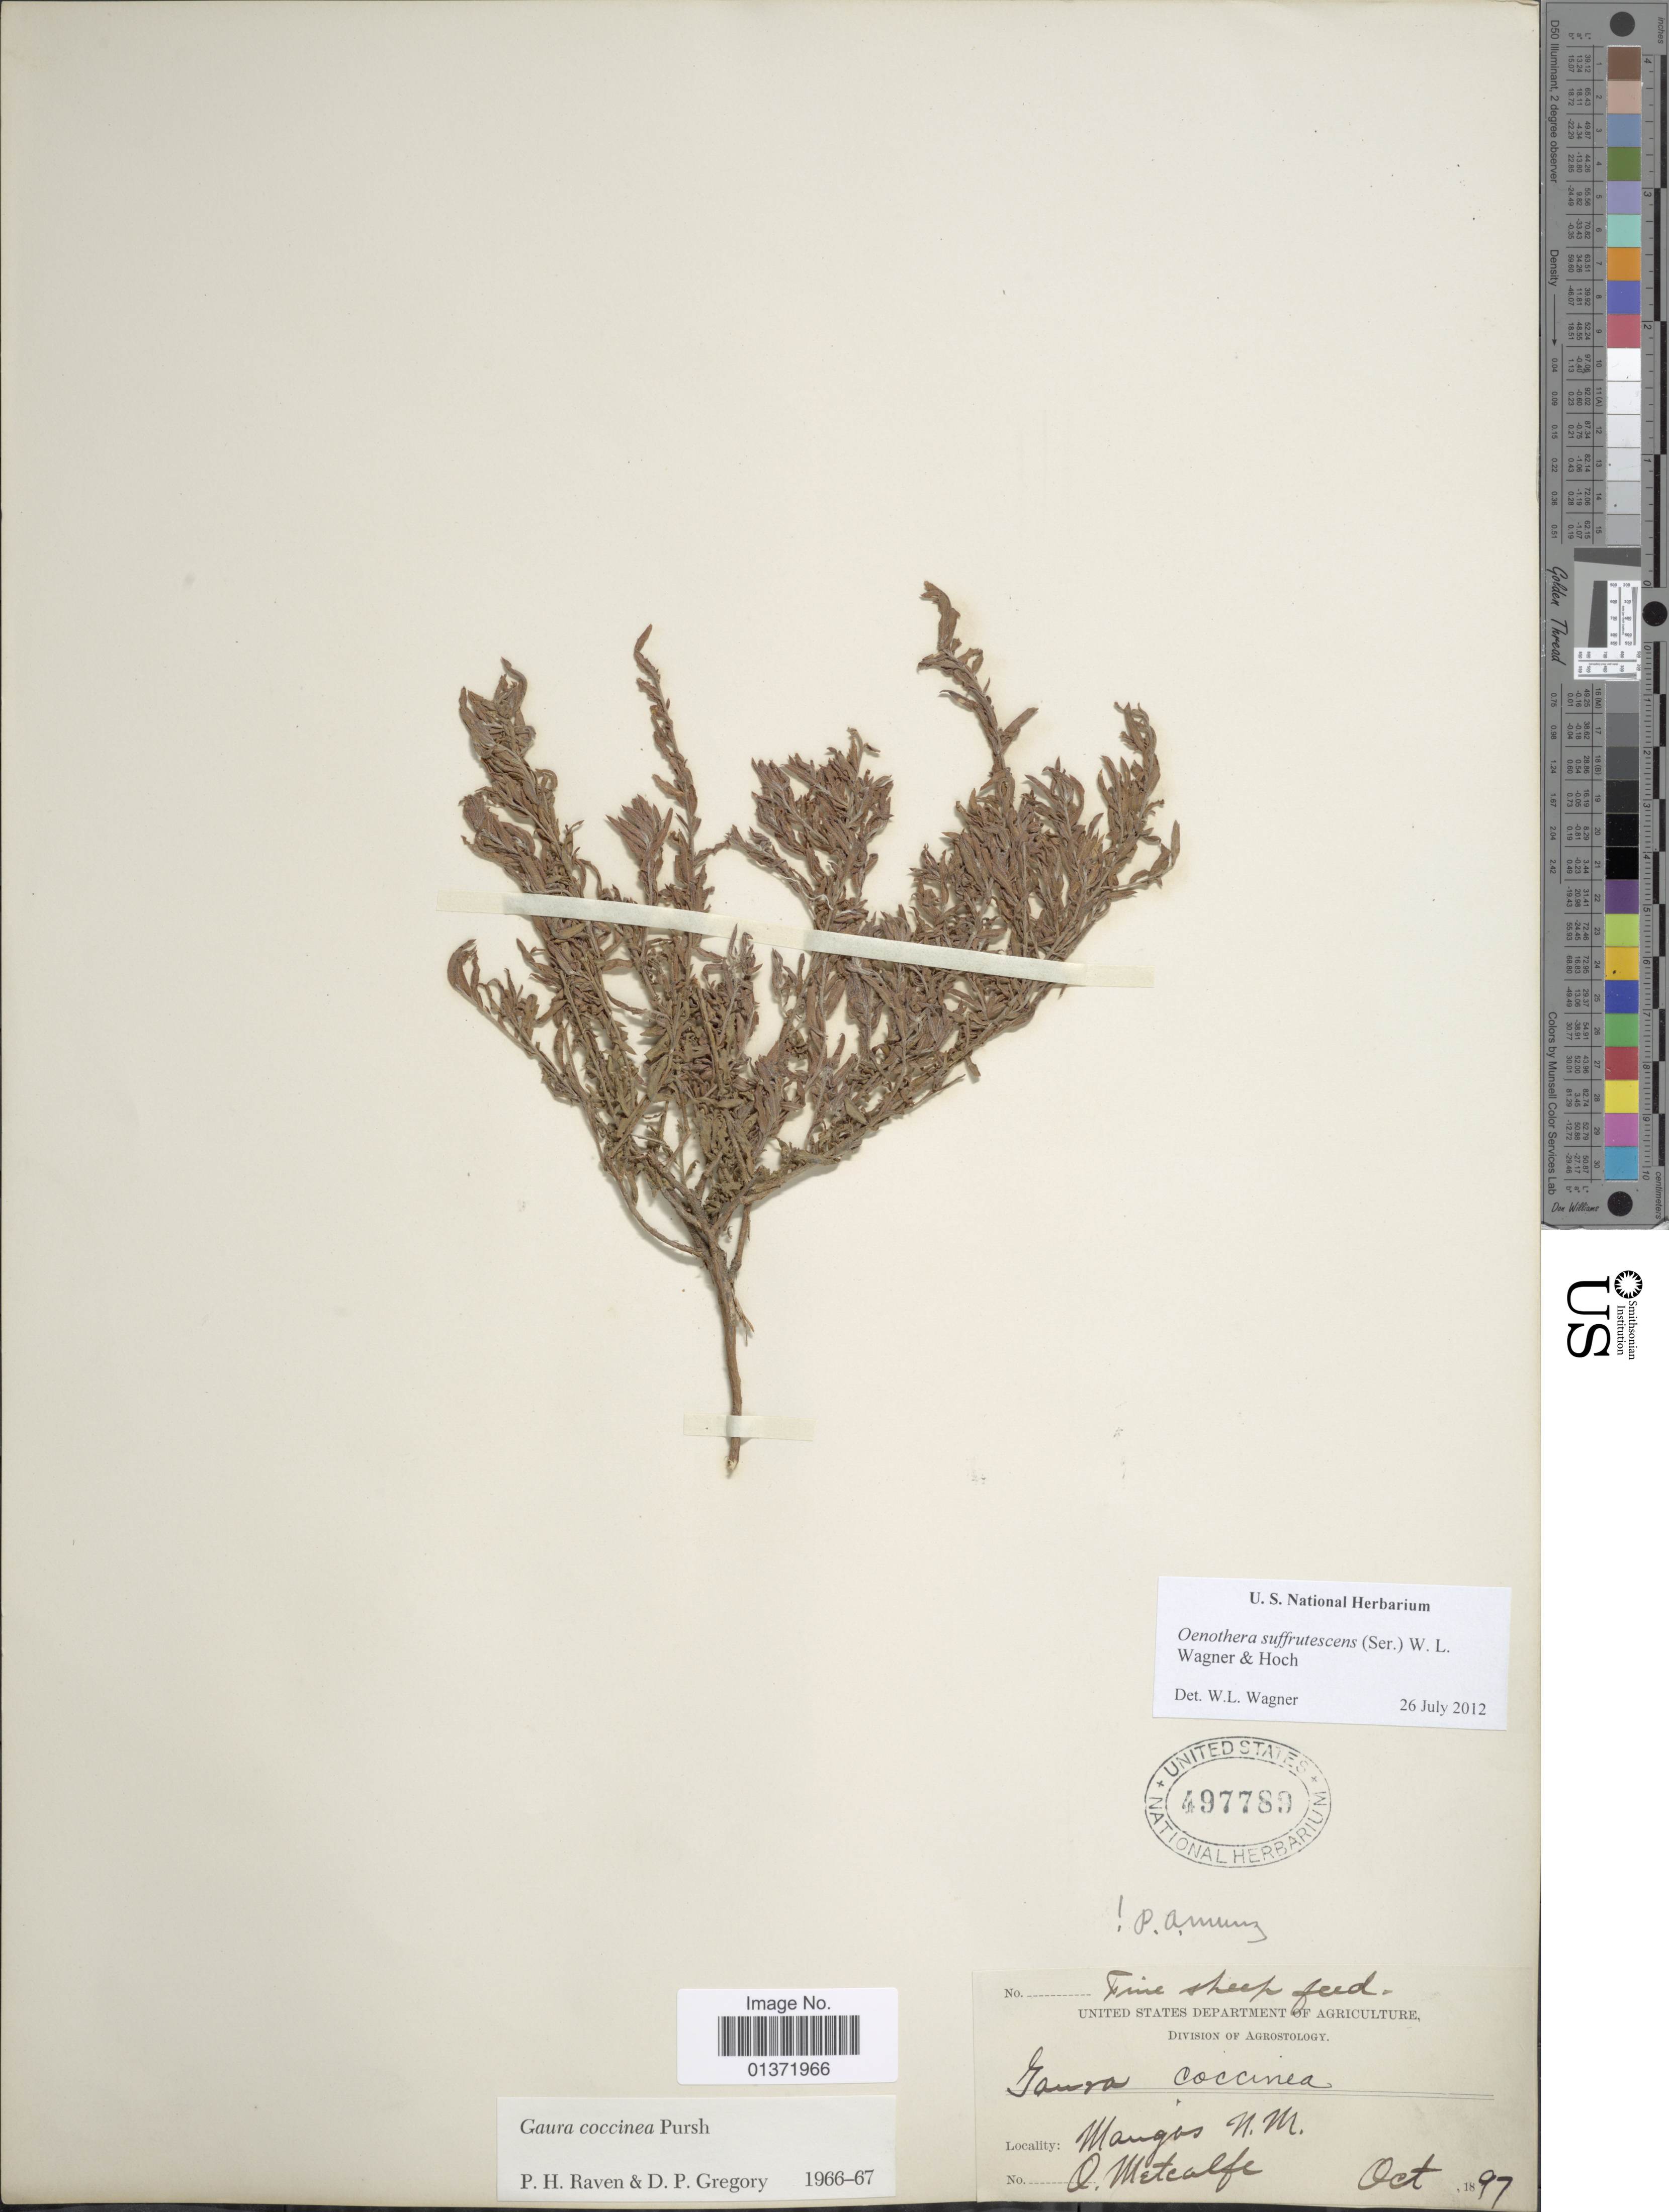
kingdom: Plantae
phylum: Tracheophyta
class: Magnoliopsida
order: Myrtales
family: Onagraceae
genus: Oenothera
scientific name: Oenothera suffrutescens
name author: (Ser.) W.L. Wagner & Hoch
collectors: O. B. Metcalfe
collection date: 1897-10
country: United States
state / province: New Mexico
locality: Mangas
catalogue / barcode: US 497789